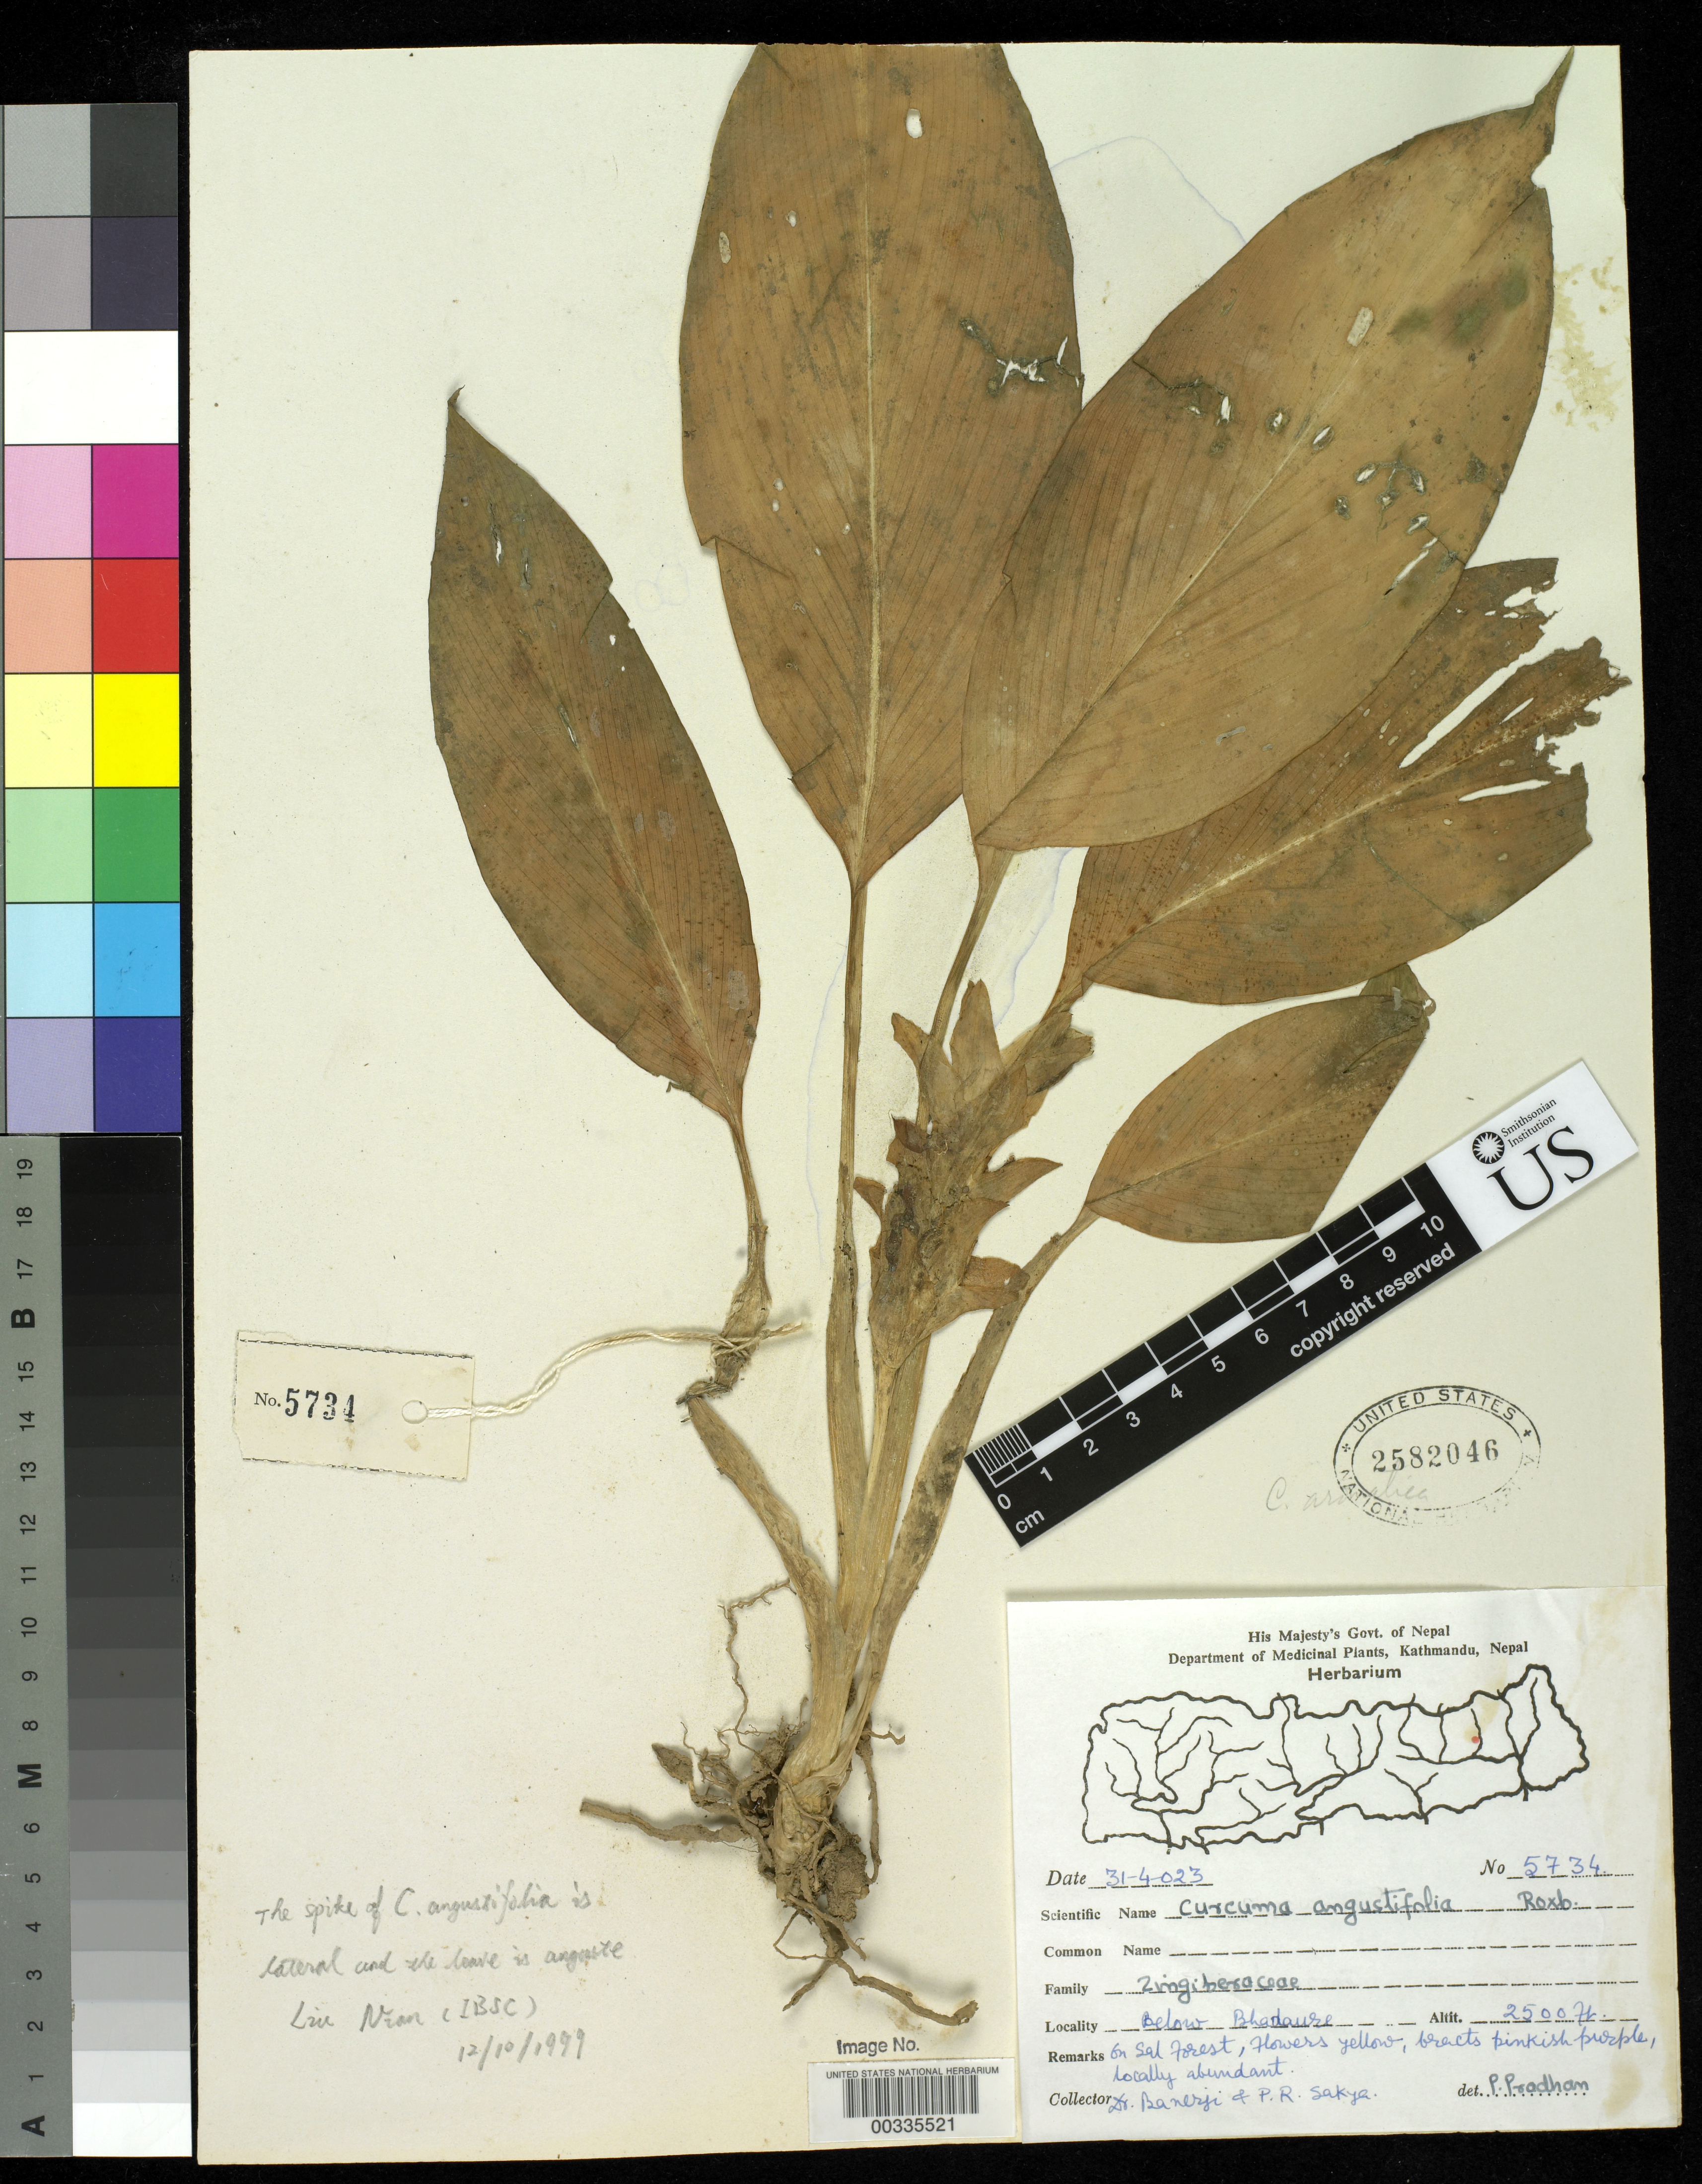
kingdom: Plantae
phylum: Tracheophyta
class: Liliopsida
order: Zingiberales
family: Zingiberaceae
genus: Curcuma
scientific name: Curcuma angustifolia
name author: Roxb.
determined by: Pradham, P.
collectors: -. Banerjee & P. Sakya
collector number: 5734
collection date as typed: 30 Apr ---- to 01 May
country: Nepal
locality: Below bhadaure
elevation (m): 762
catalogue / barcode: US 2582046